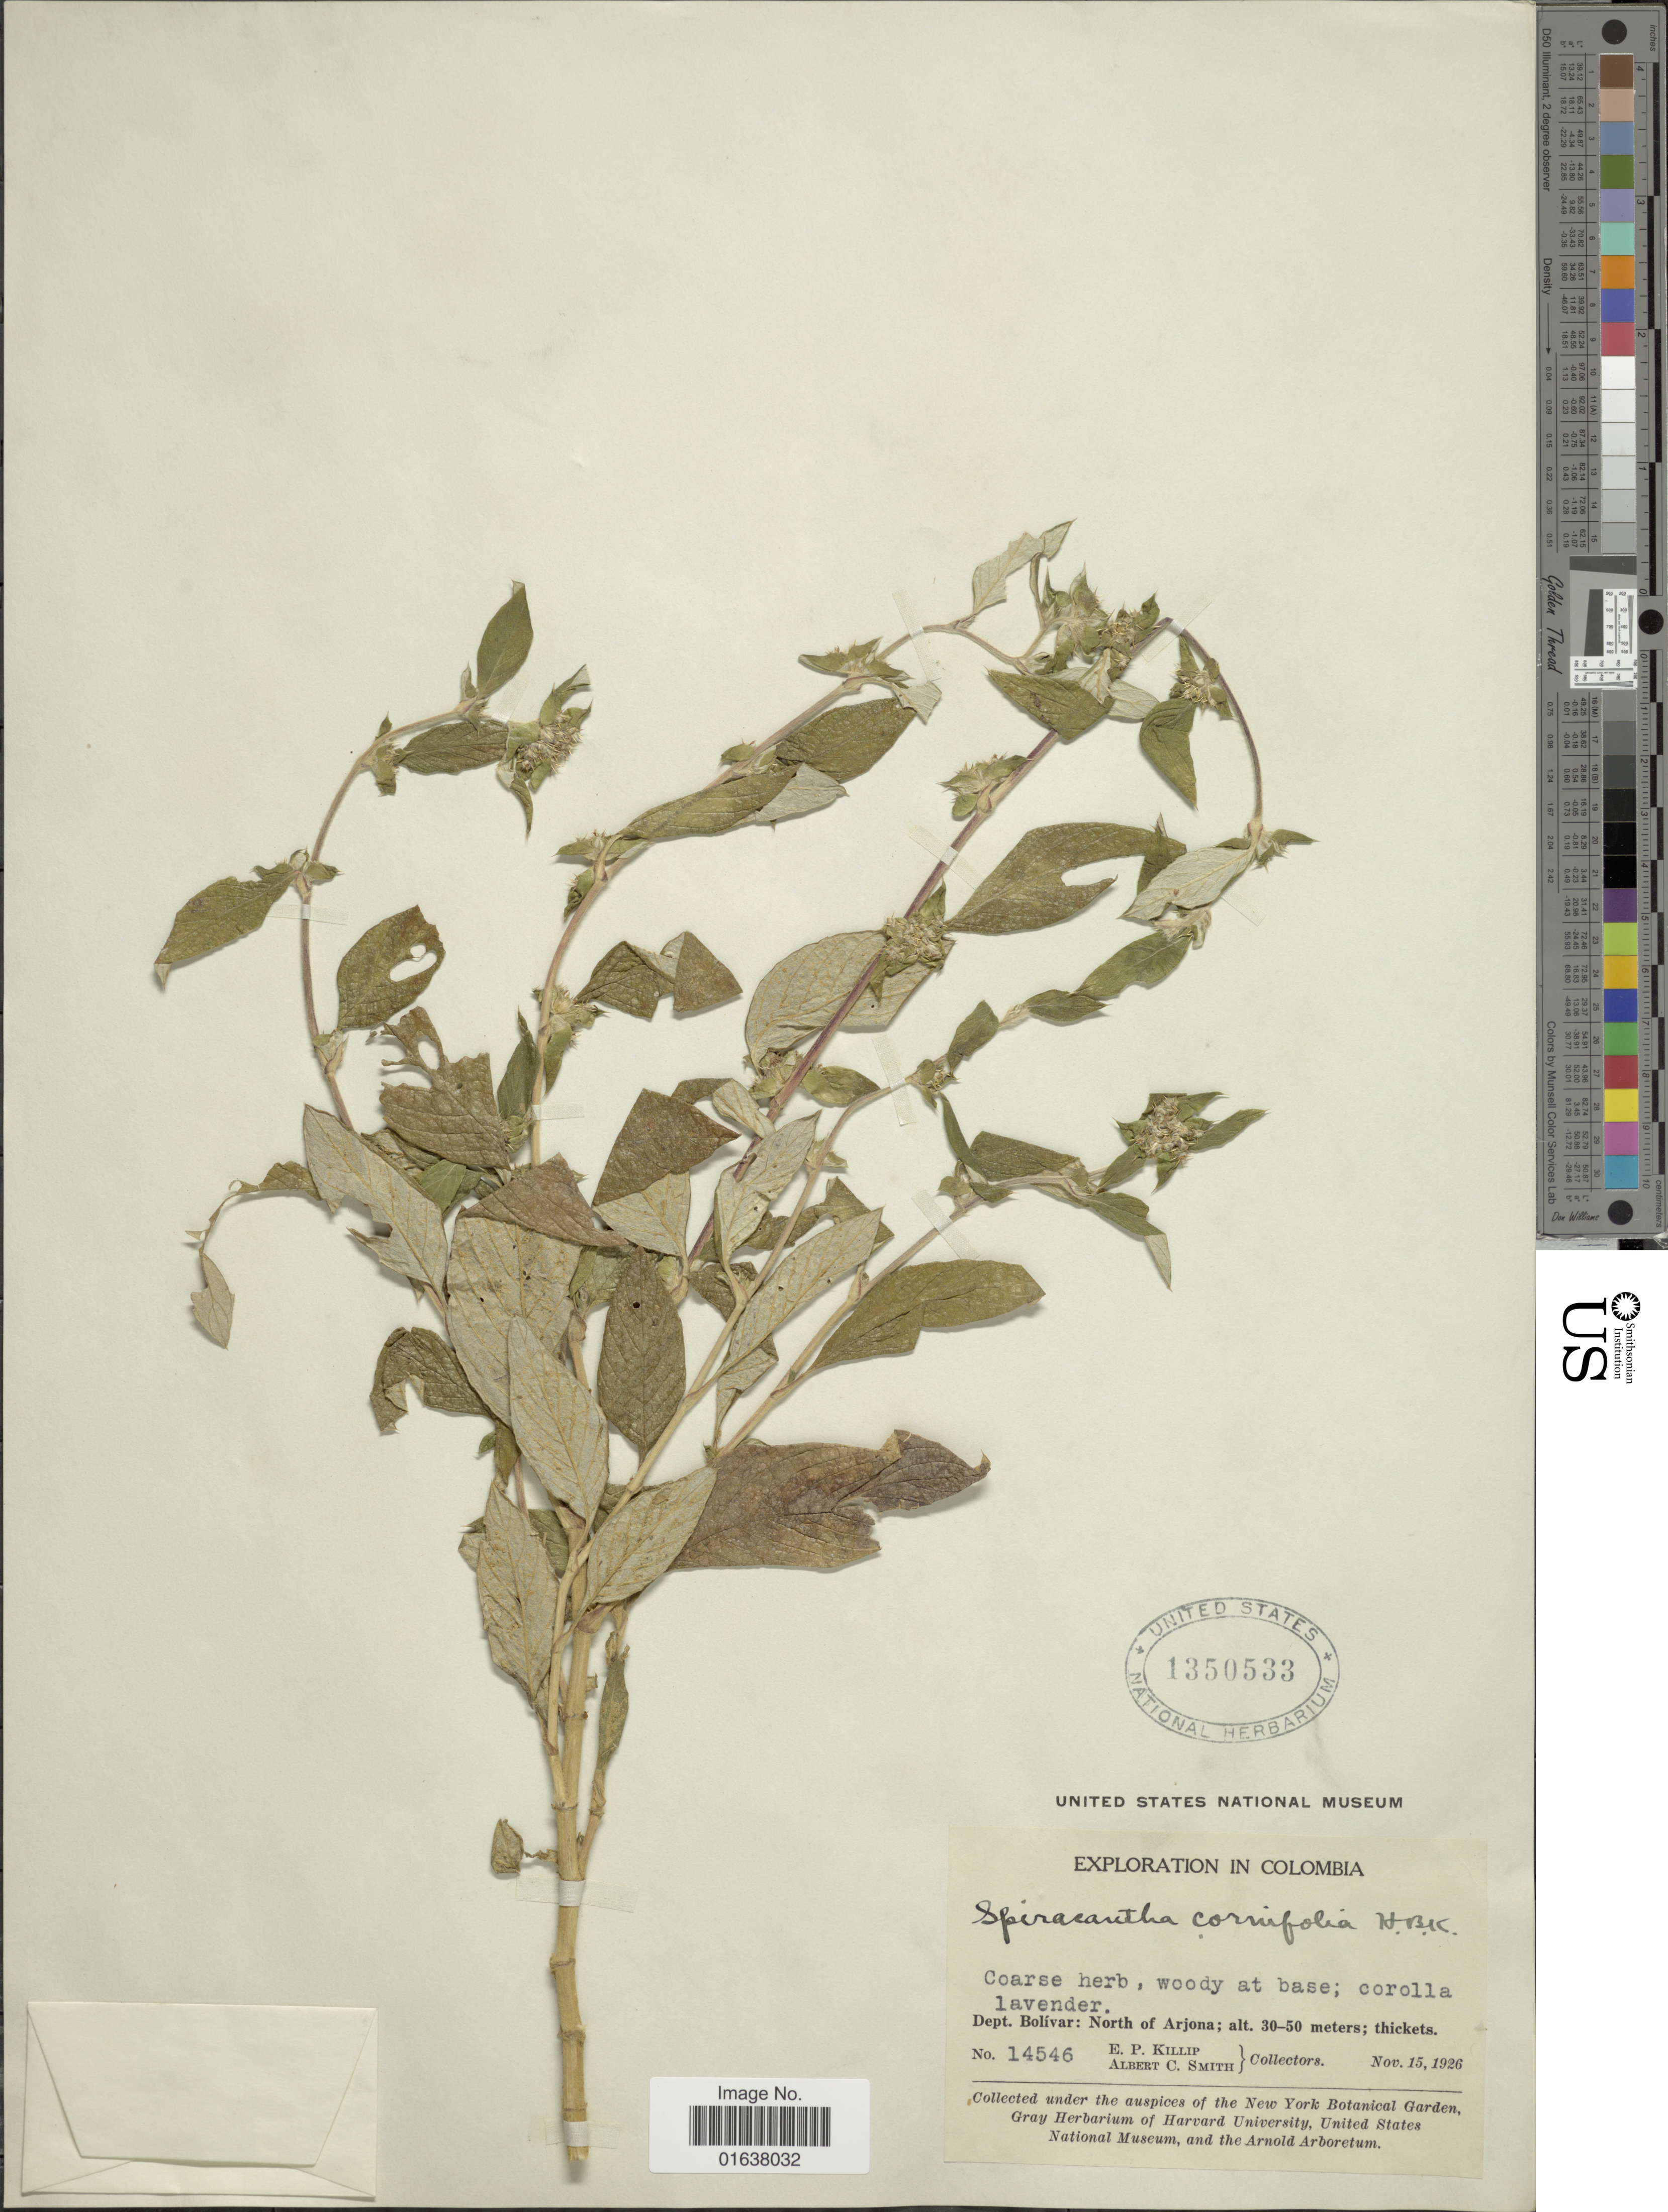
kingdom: Plantae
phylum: Tracheophyta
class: Magnoliopsida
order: Asterales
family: Asteraceae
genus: Spiracantha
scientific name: Spiracantha cornifolia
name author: Kunth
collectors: E. P. Killip & A. C. Smith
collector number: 14546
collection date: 1926-11-15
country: Colombia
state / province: Bolívar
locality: Dept. Bolivar: North Arjona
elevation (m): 30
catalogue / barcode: US 1350533